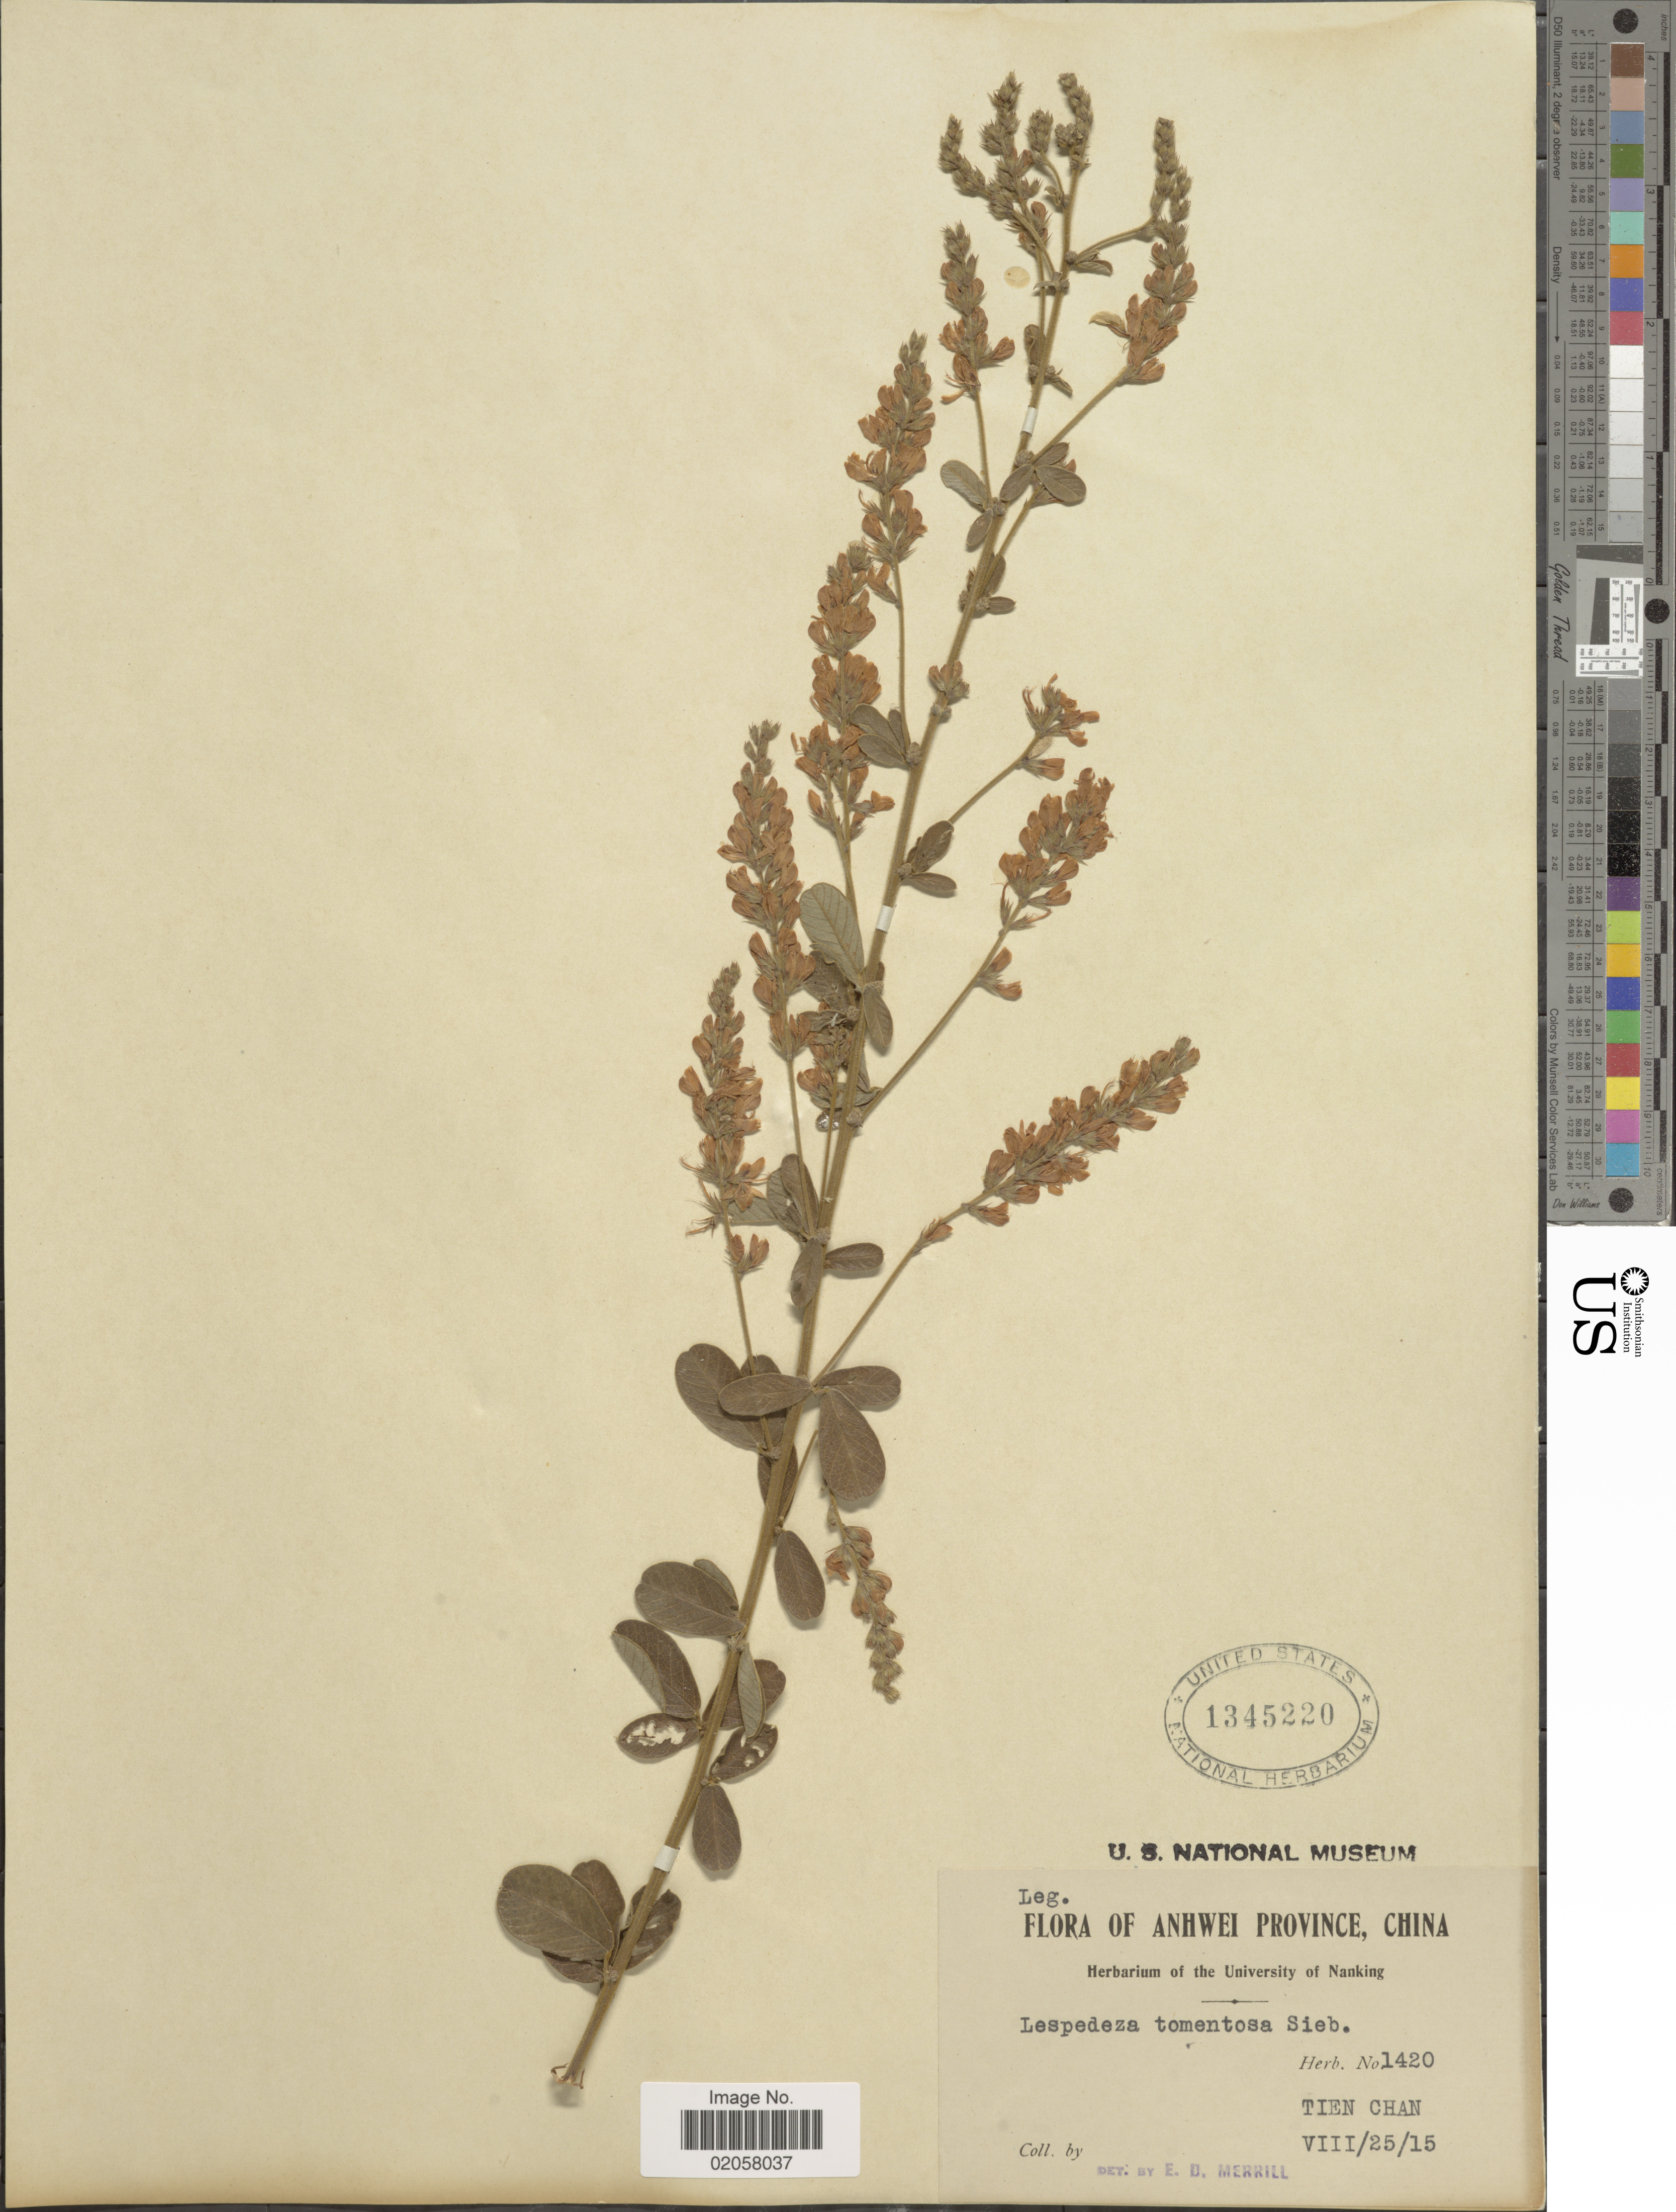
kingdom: Plantae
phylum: Tracheophyta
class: Magnoliopsida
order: Fabales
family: Fabaceae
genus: Lespedeza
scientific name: Lespedeza tomentosa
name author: (Thunb.) Siebold ex Maxim.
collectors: ex herb. University of Nanking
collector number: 1420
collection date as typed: Transcribed d/m/y: 25/8/15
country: China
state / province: Anhui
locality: Anhwei Provimce, Tien Chan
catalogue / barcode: US 1345220